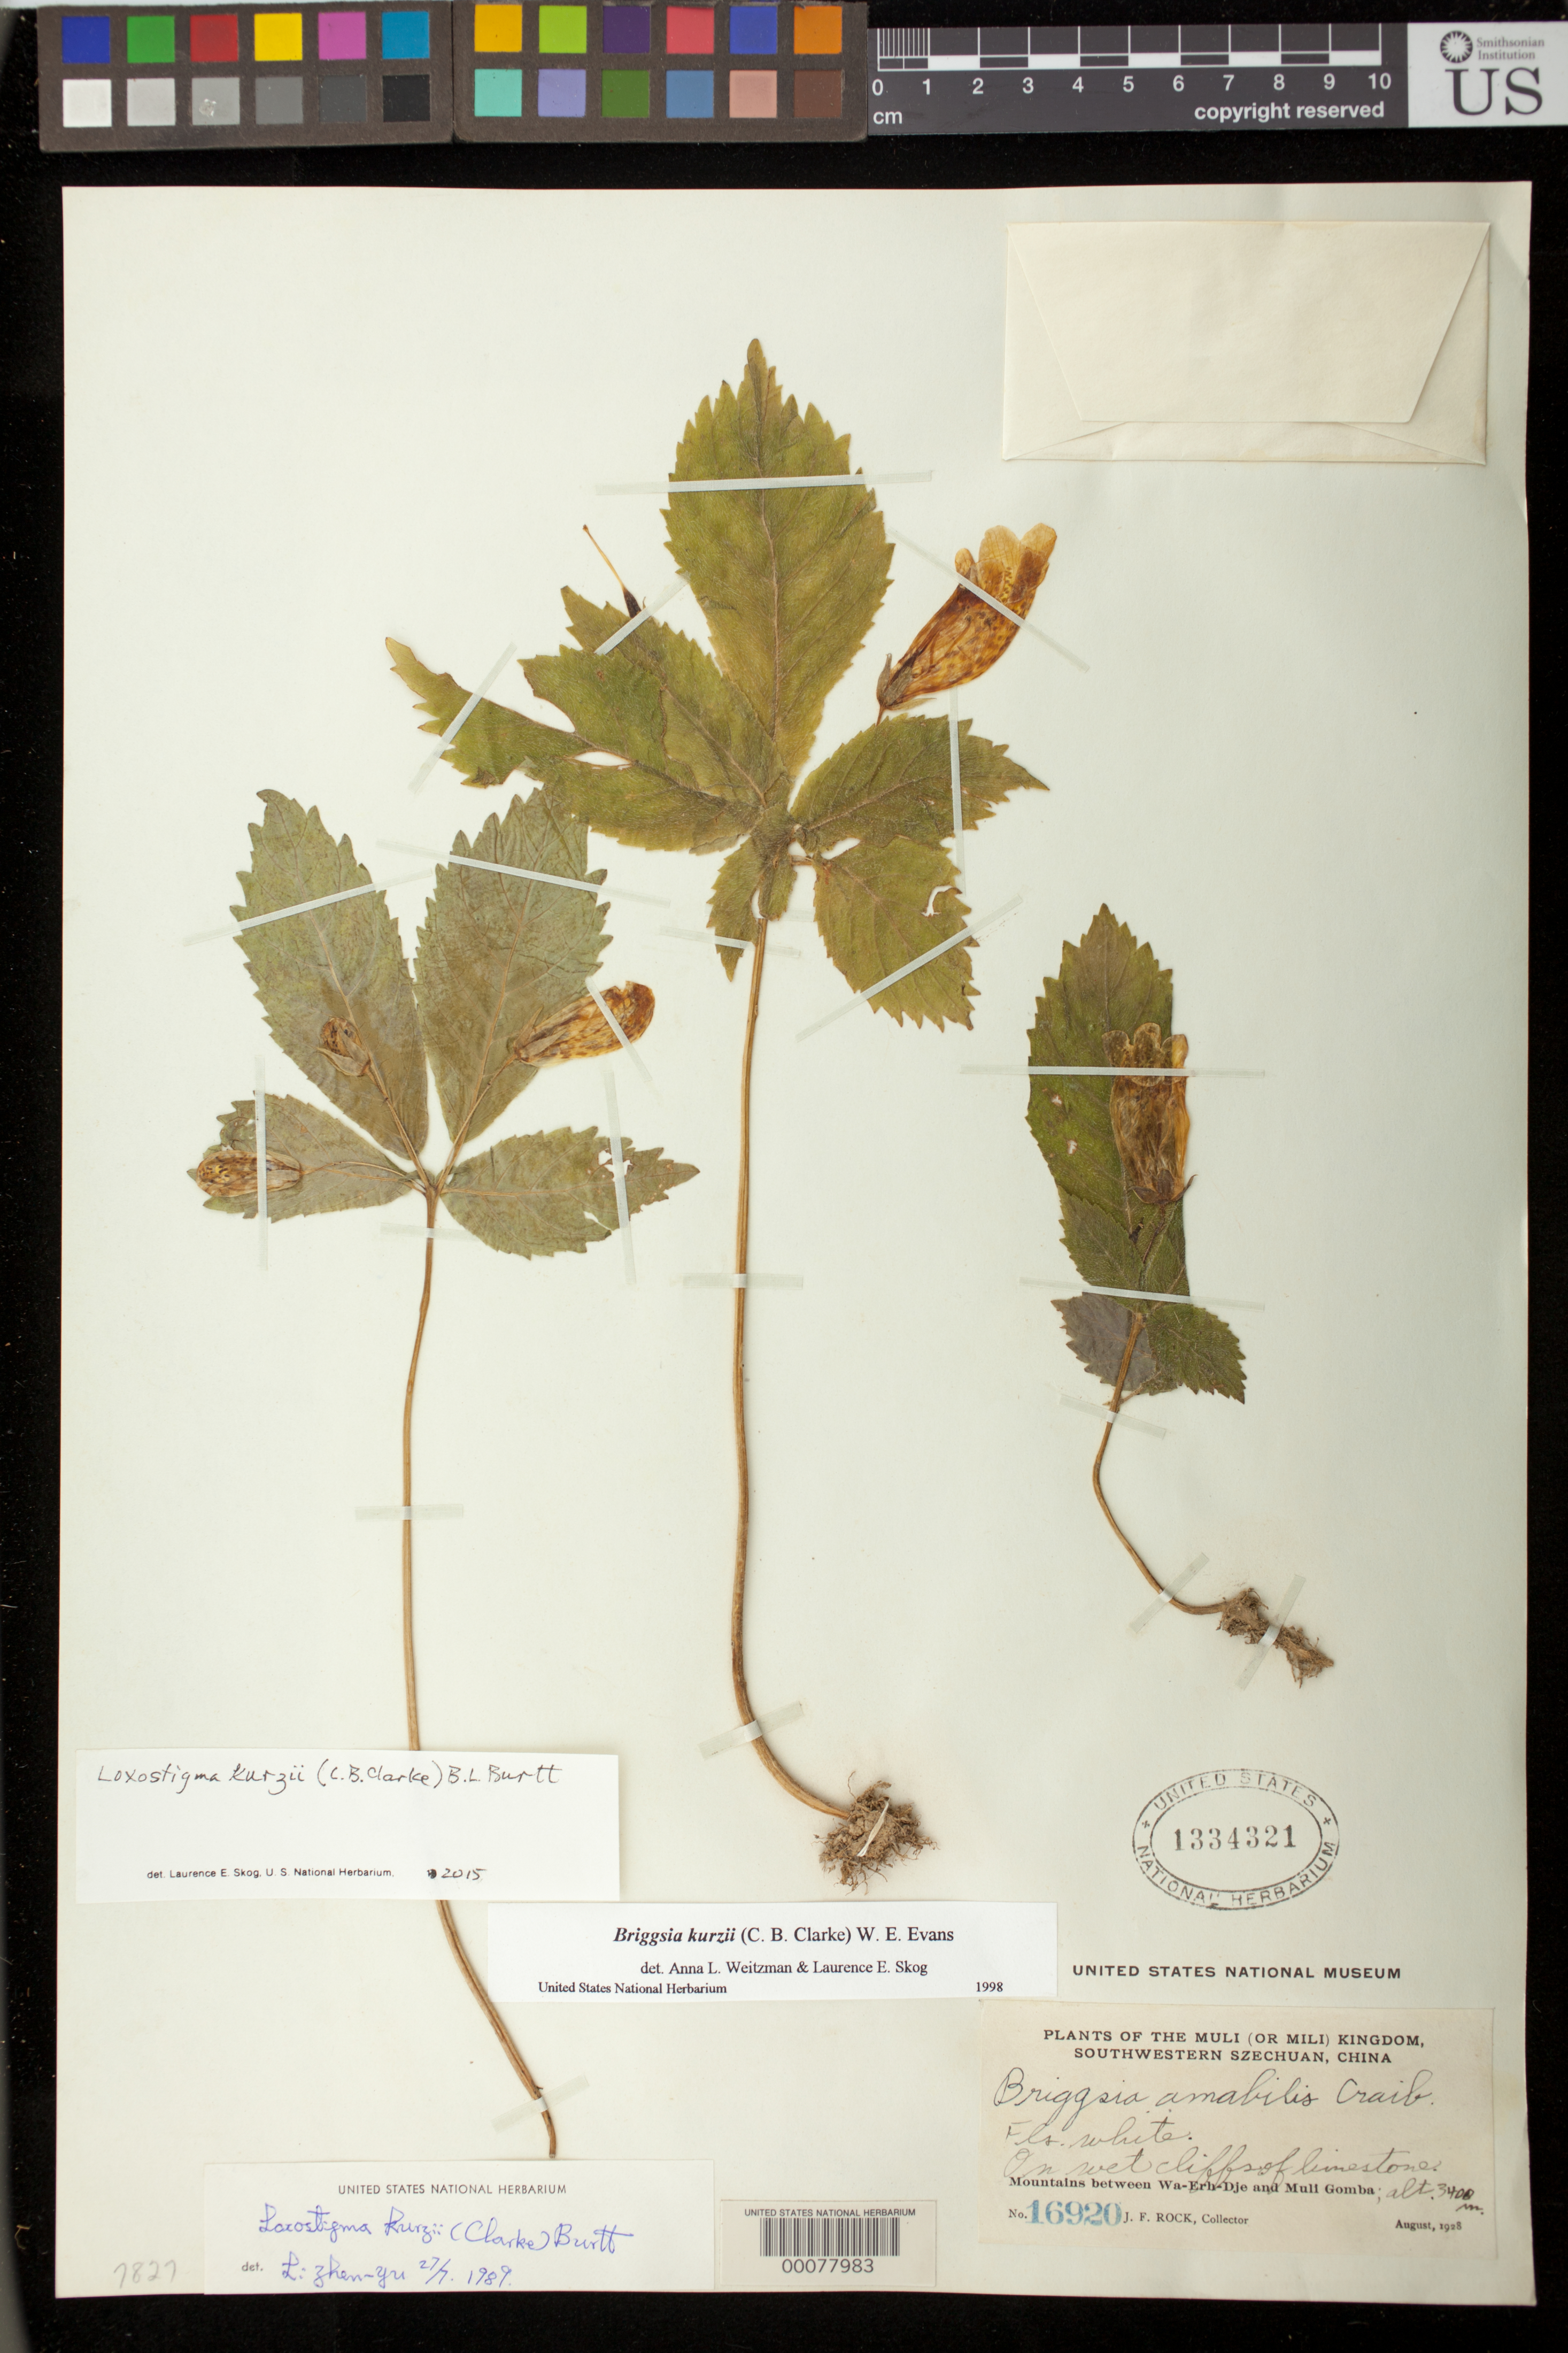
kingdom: Plantae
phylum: Tracheophyta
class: Magnoliopsida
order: Lamiales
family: Gesneriaceae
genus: Briggsia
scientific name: Briggsia kurzii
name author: (C.B. Clarke) W.E. Evans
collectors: J. F. Rock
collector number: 16920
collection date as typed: Aug 1928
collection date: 1928-08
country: China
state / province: Sichuan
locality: Mountains between wa-erh-dje and muli-gomba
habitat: On wet cliffs of limestone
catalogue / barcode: US 1334321